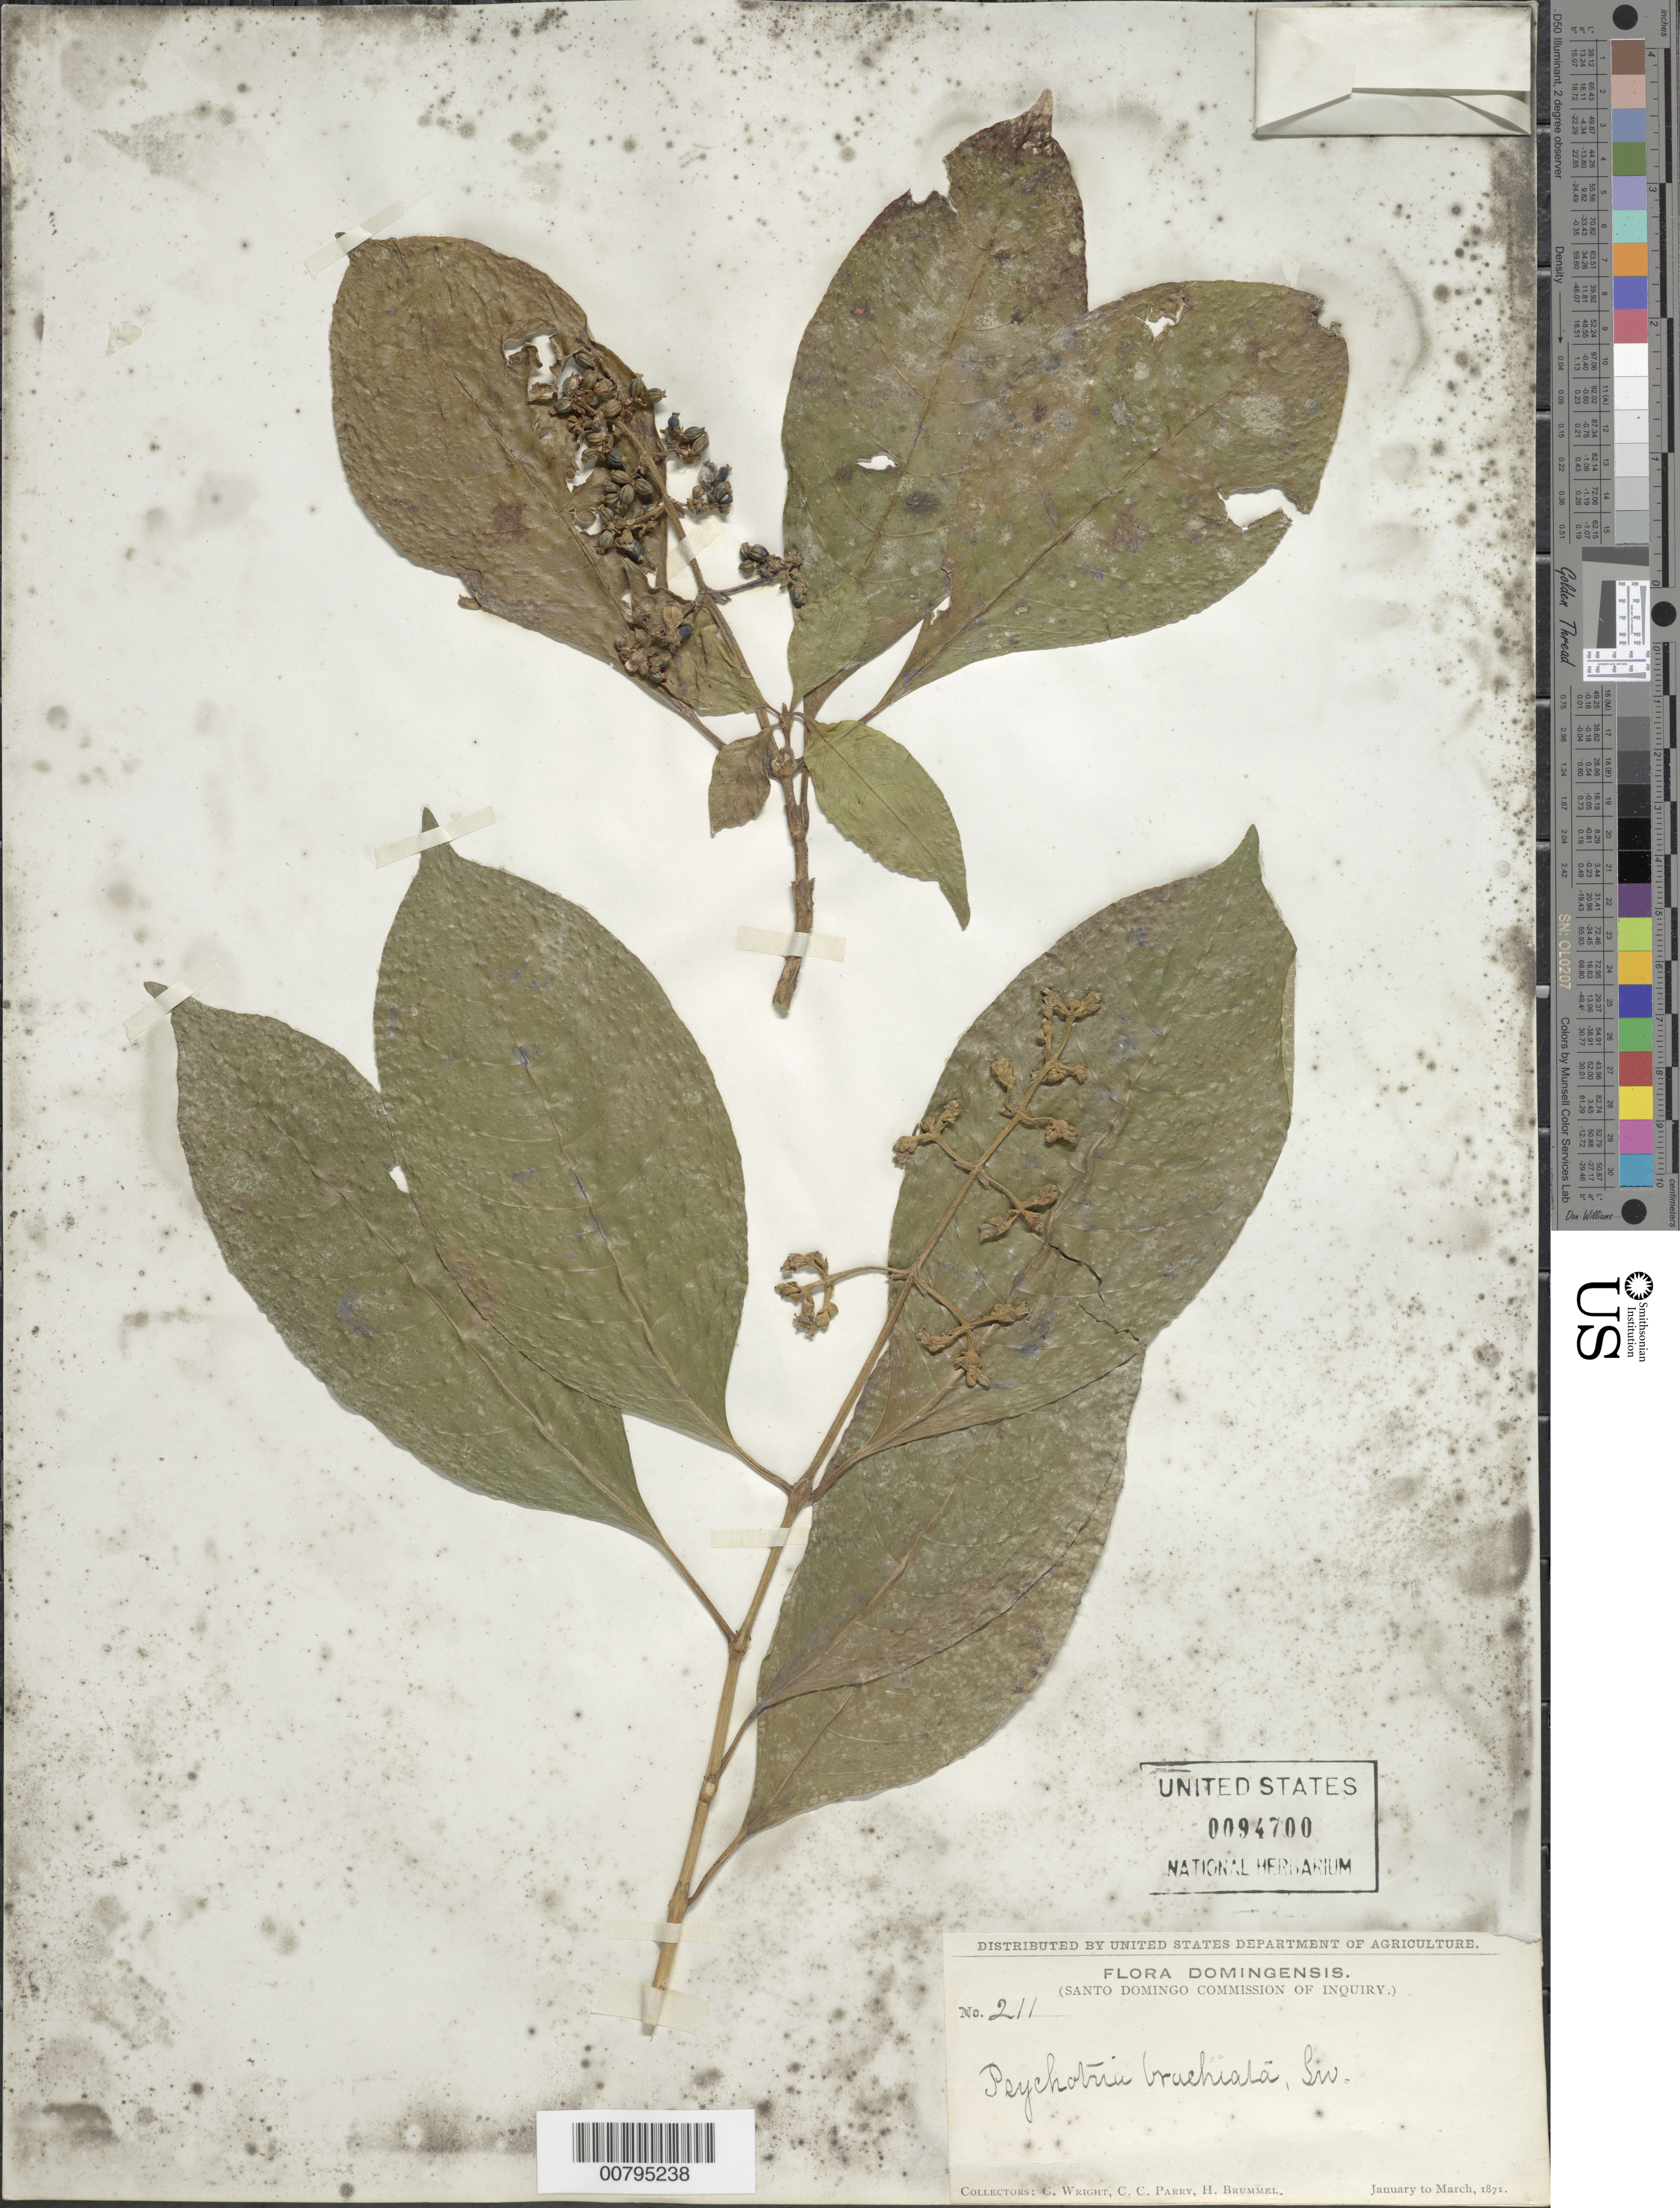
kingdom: Plantae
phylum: Tracheophyta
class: Magnoliopsida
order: Gentianales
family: Rubiaceae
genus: Psychotria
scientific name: Psychotria brachiata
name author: Sw.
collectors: C. Wright, C. C. Parry & H. Brummel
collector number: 211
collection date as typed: Jan 1871 to -- Mar 1871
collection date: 1871-01/1871-03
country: Dominican Republic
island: Hispaniola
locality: Dist. Sto. Domingo.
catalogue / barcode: US 94700